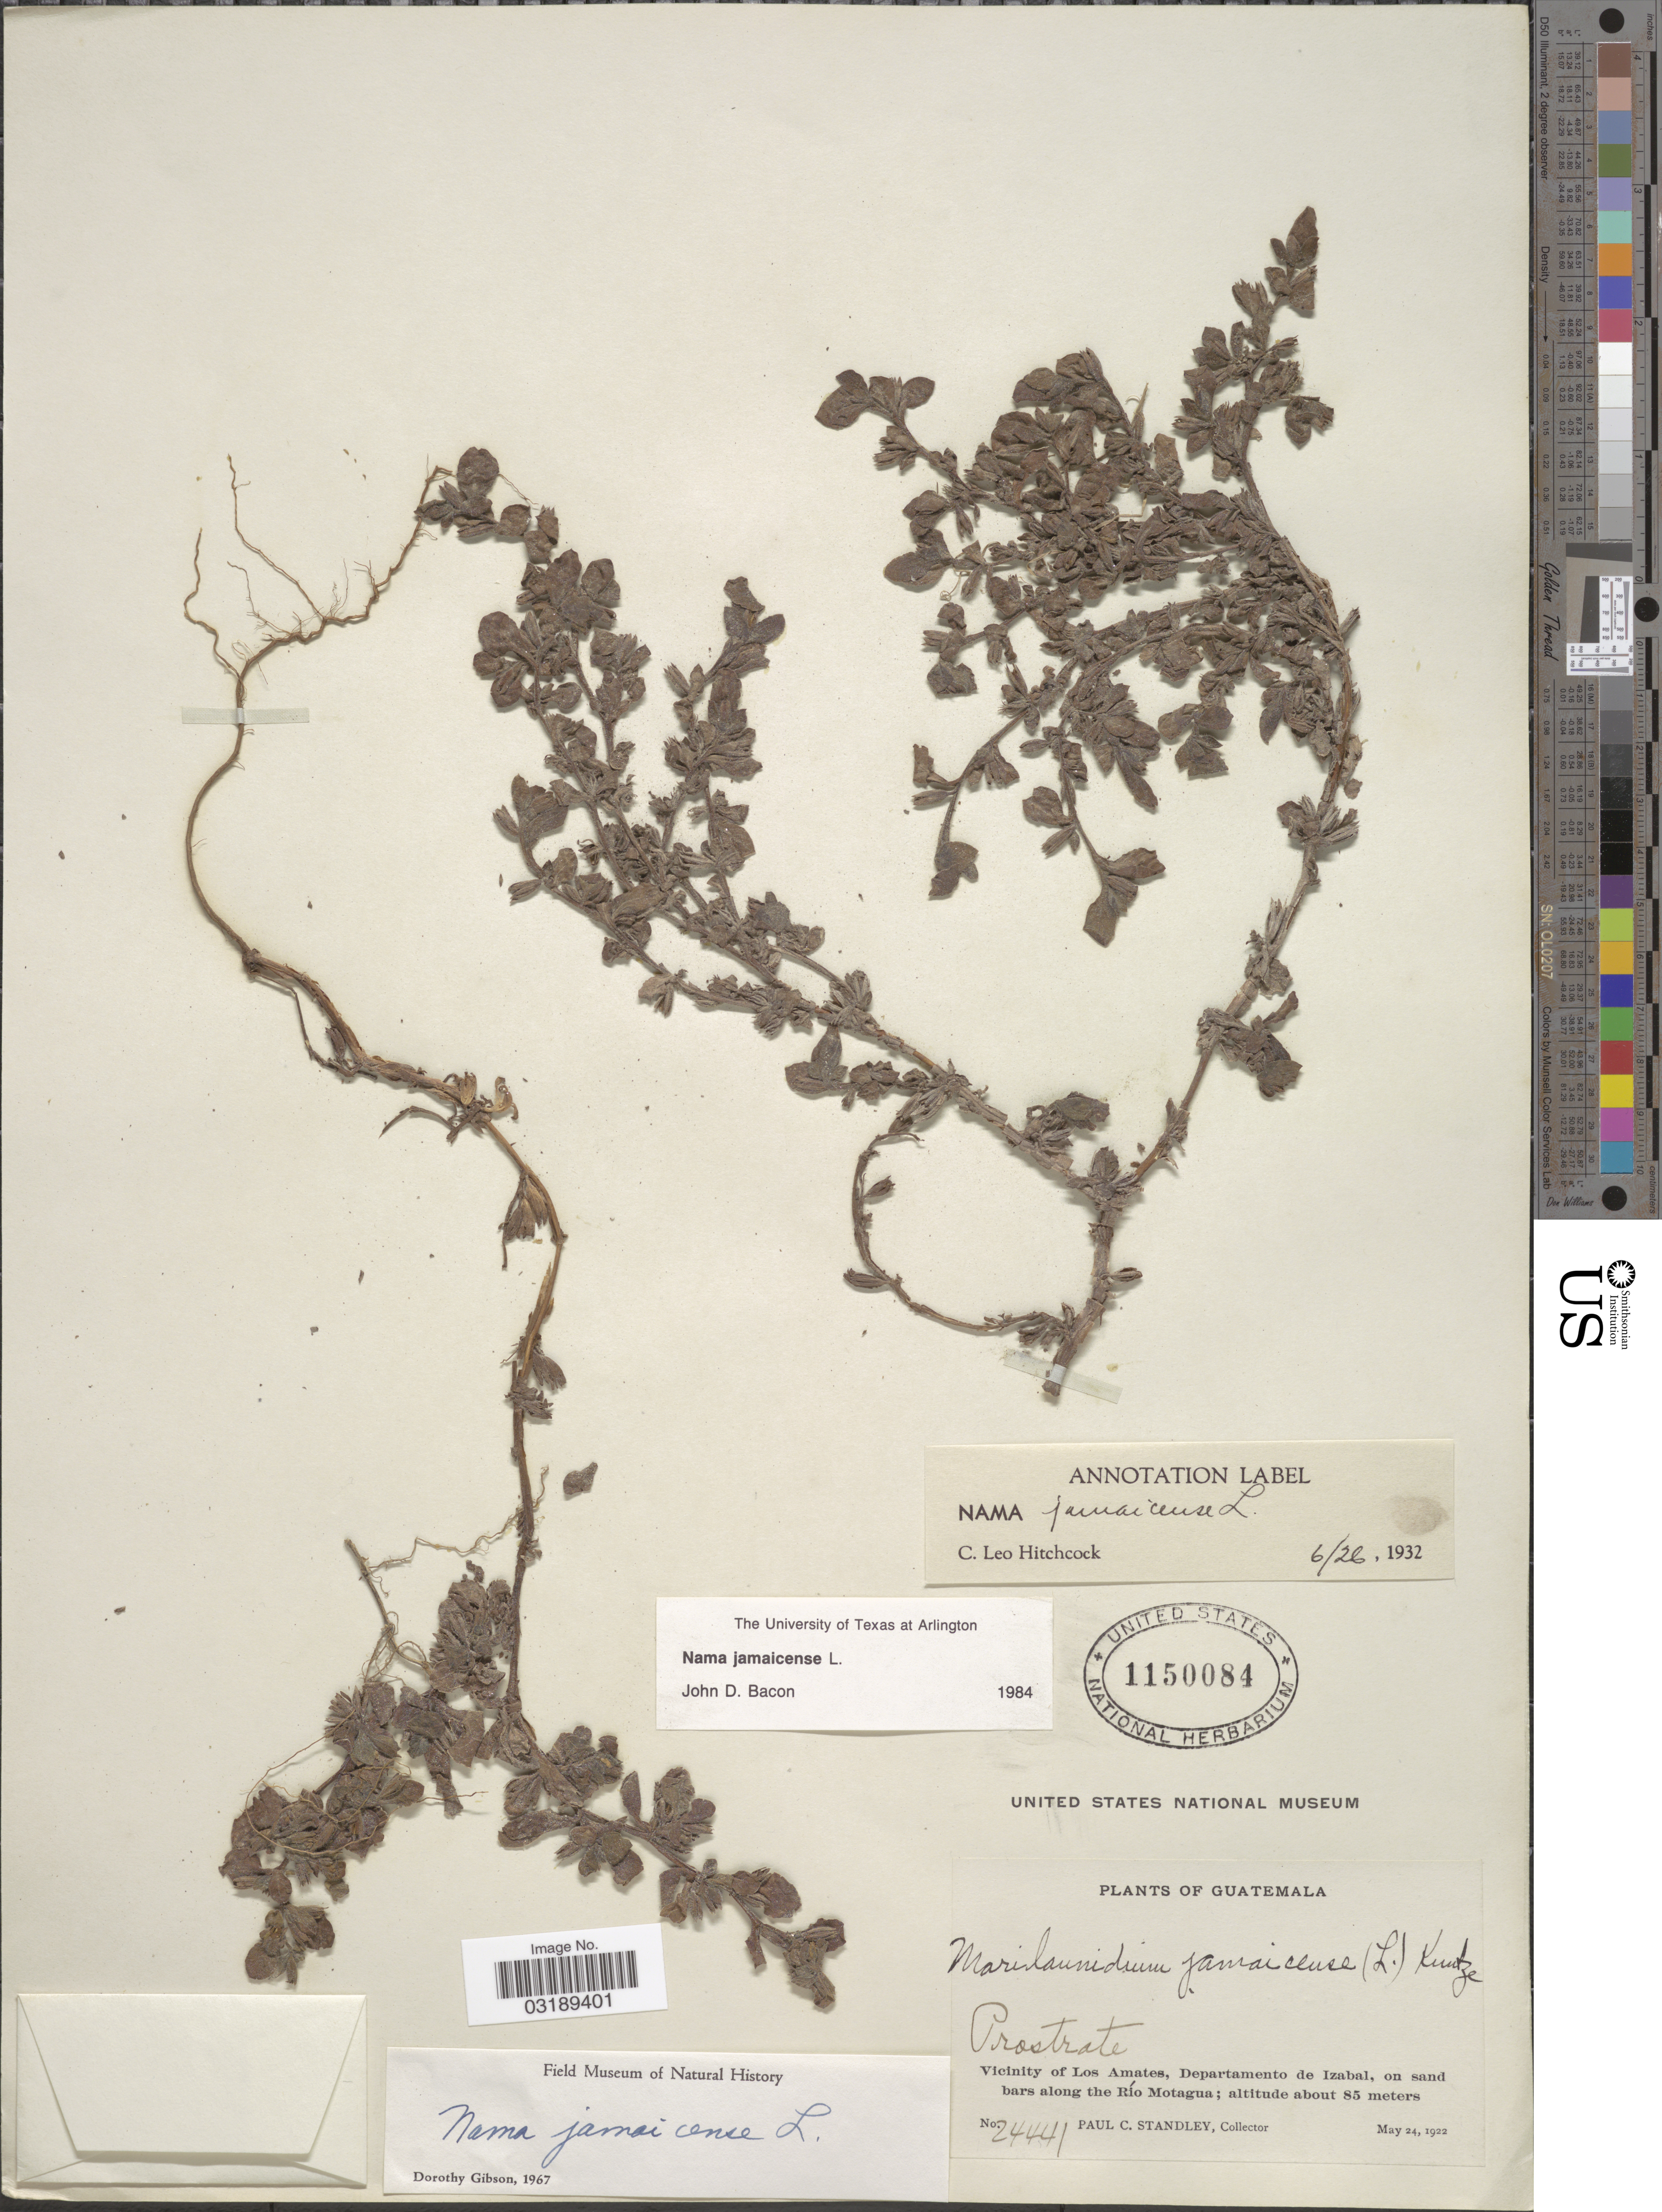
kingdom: Plantae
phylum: Tracheophyta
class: Magnoliopsida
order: Boraginales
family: Namaceae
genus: Nama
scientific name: Nama jamaicensis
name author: L.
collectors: P. C. Standley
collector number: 24441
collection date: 1922-05-24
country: Guatemala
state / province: Izabal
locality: Vicinity of Los Amates, Departamento de Izabal, on sand bars along the Río Motagua.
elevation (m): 85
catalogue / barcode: US 1150084